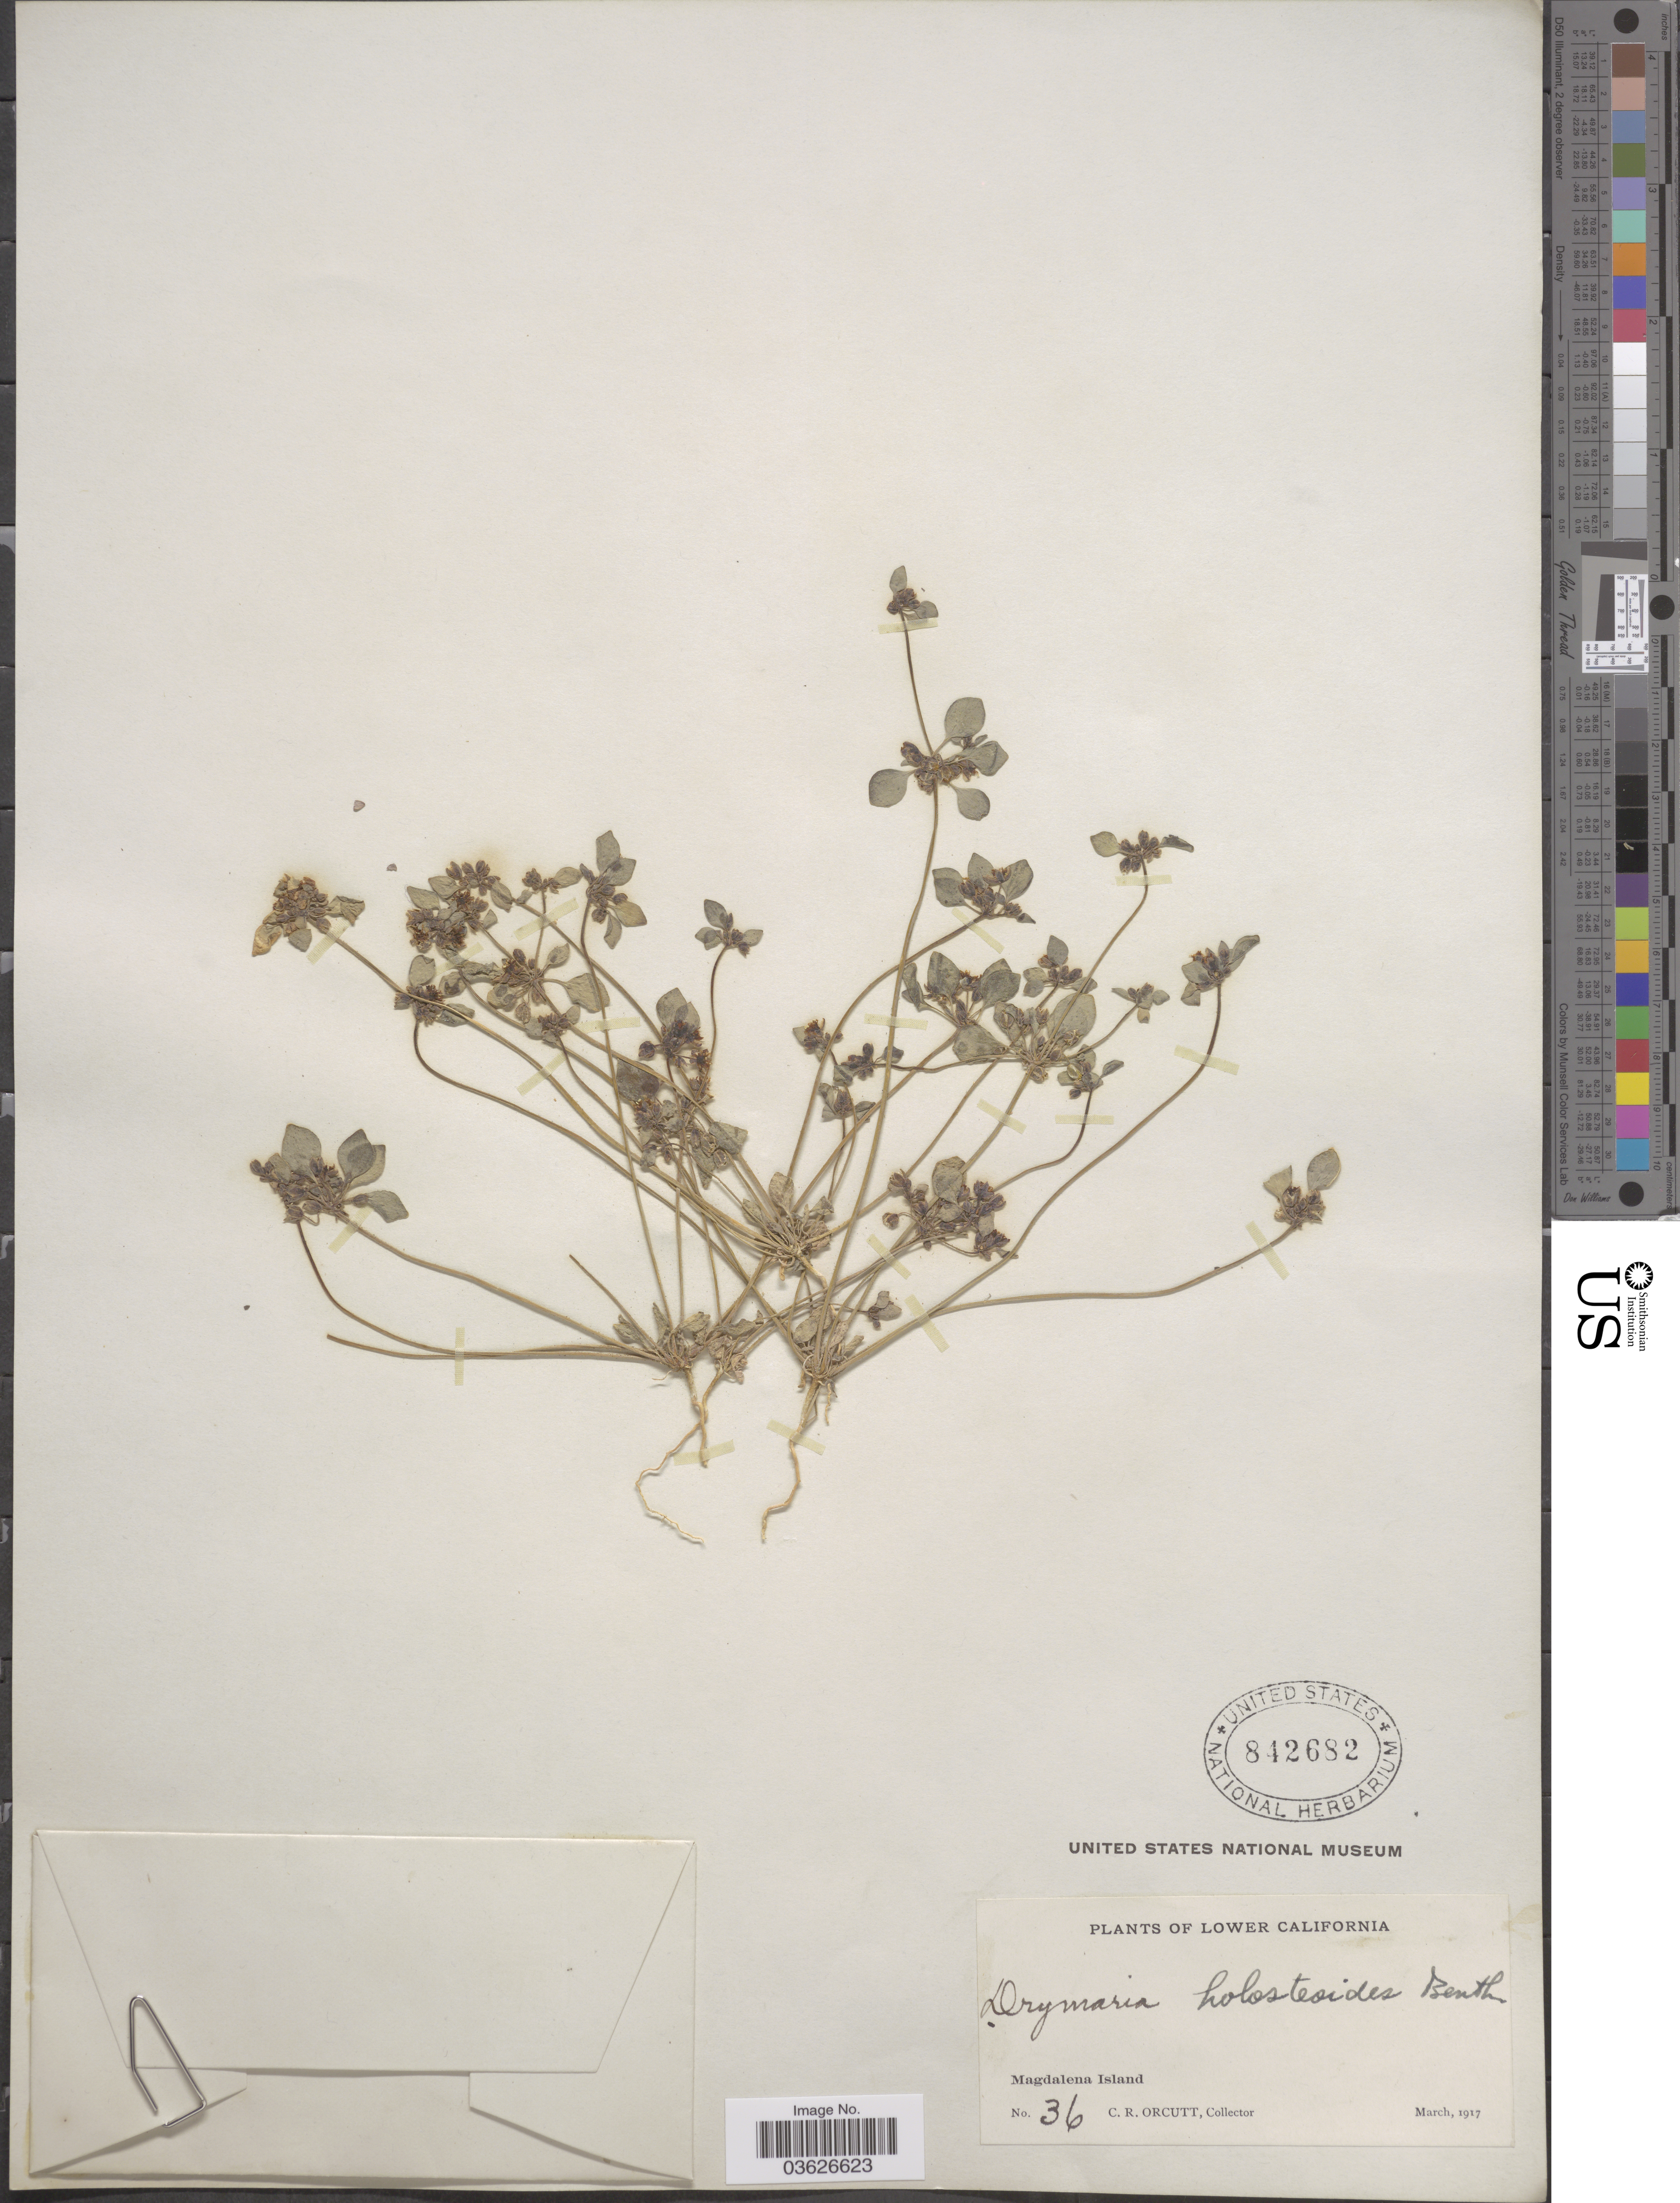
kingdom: Plantae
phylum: Tracheophyta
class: Magnoliopsida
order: Caryophyllales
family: Caryophyllaceae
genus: Drymaria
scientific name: Drymaria holosteoides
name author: Benth.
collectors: C. R. Orcutt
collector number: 36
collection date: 1917-03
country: Mexico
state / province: Baja California Sur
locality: Lower California. Magdalena Island.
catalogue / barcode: US 842682